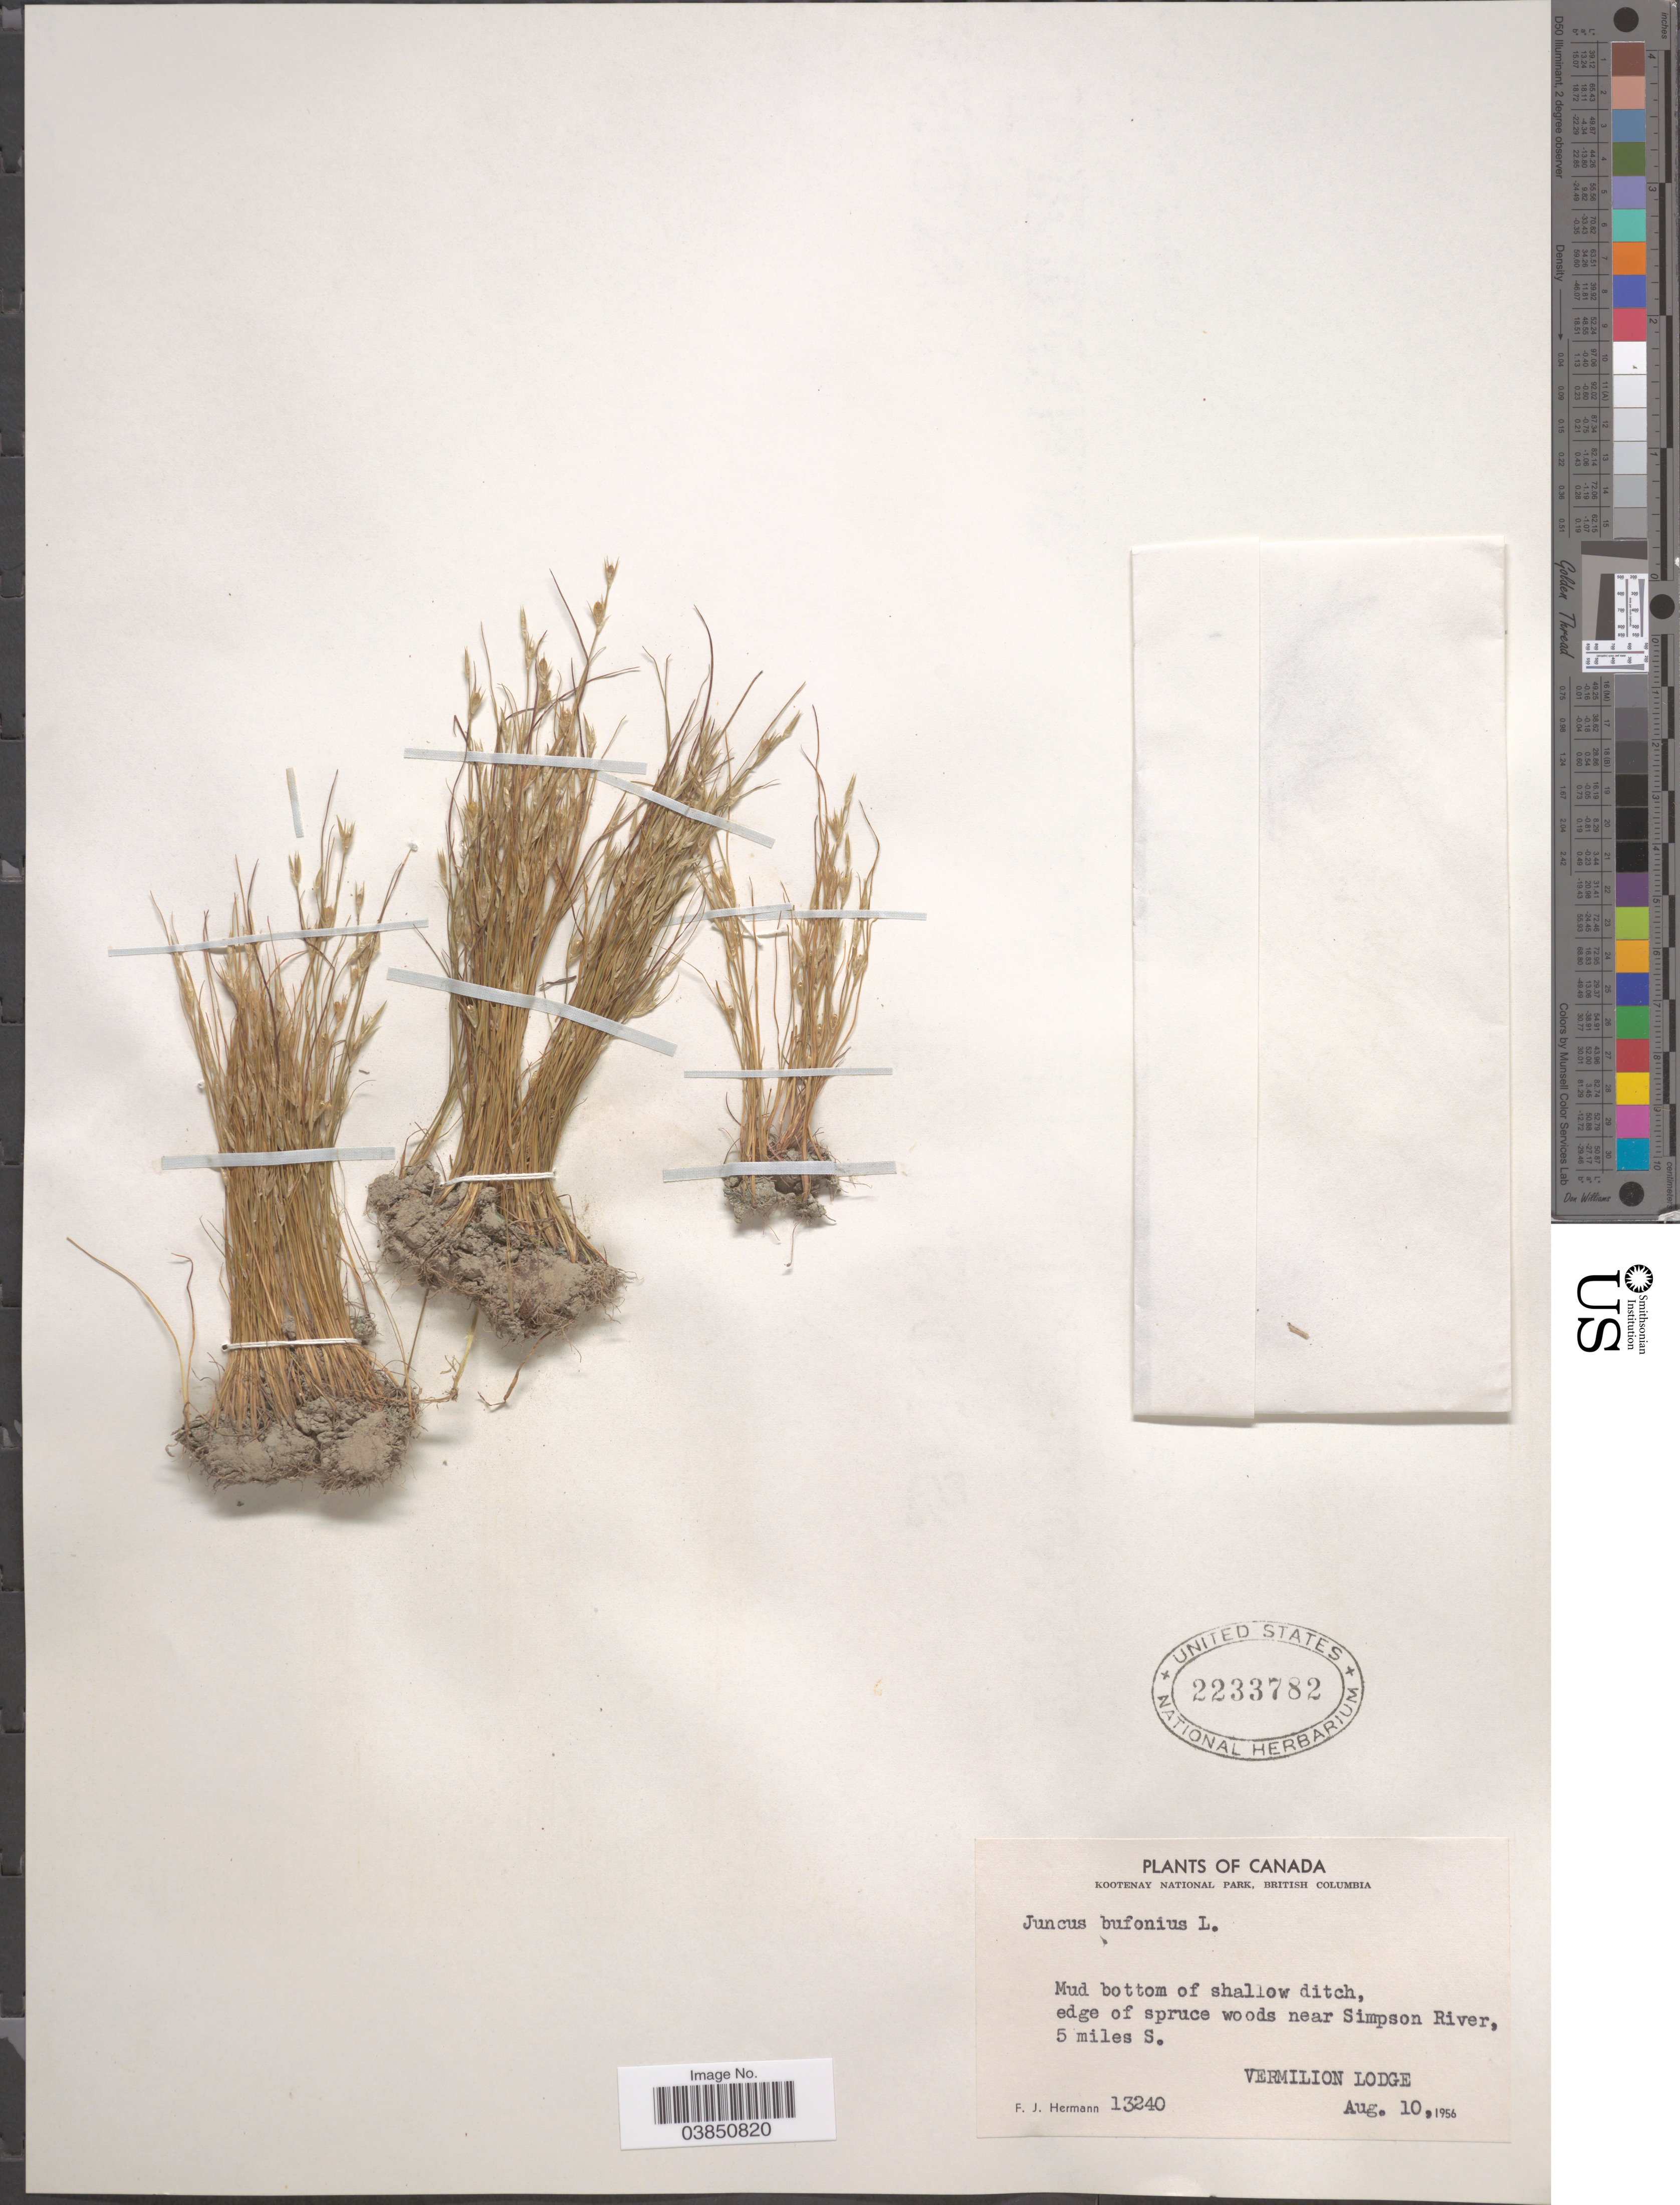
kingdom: Plantae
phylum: Tracheophyta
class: Liliopsida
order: Poales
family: Juncaceae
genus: Juncus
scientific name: Juncus bufonius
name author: L.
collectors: F. J. Hermann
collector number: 13240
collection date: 1956-08-10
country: Canada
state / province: British Columbia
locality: Kootenay National Park. Edge of spruce woods near Simpson River, 5 miles S. Vermillion Lodge.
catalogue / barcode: US 2233782